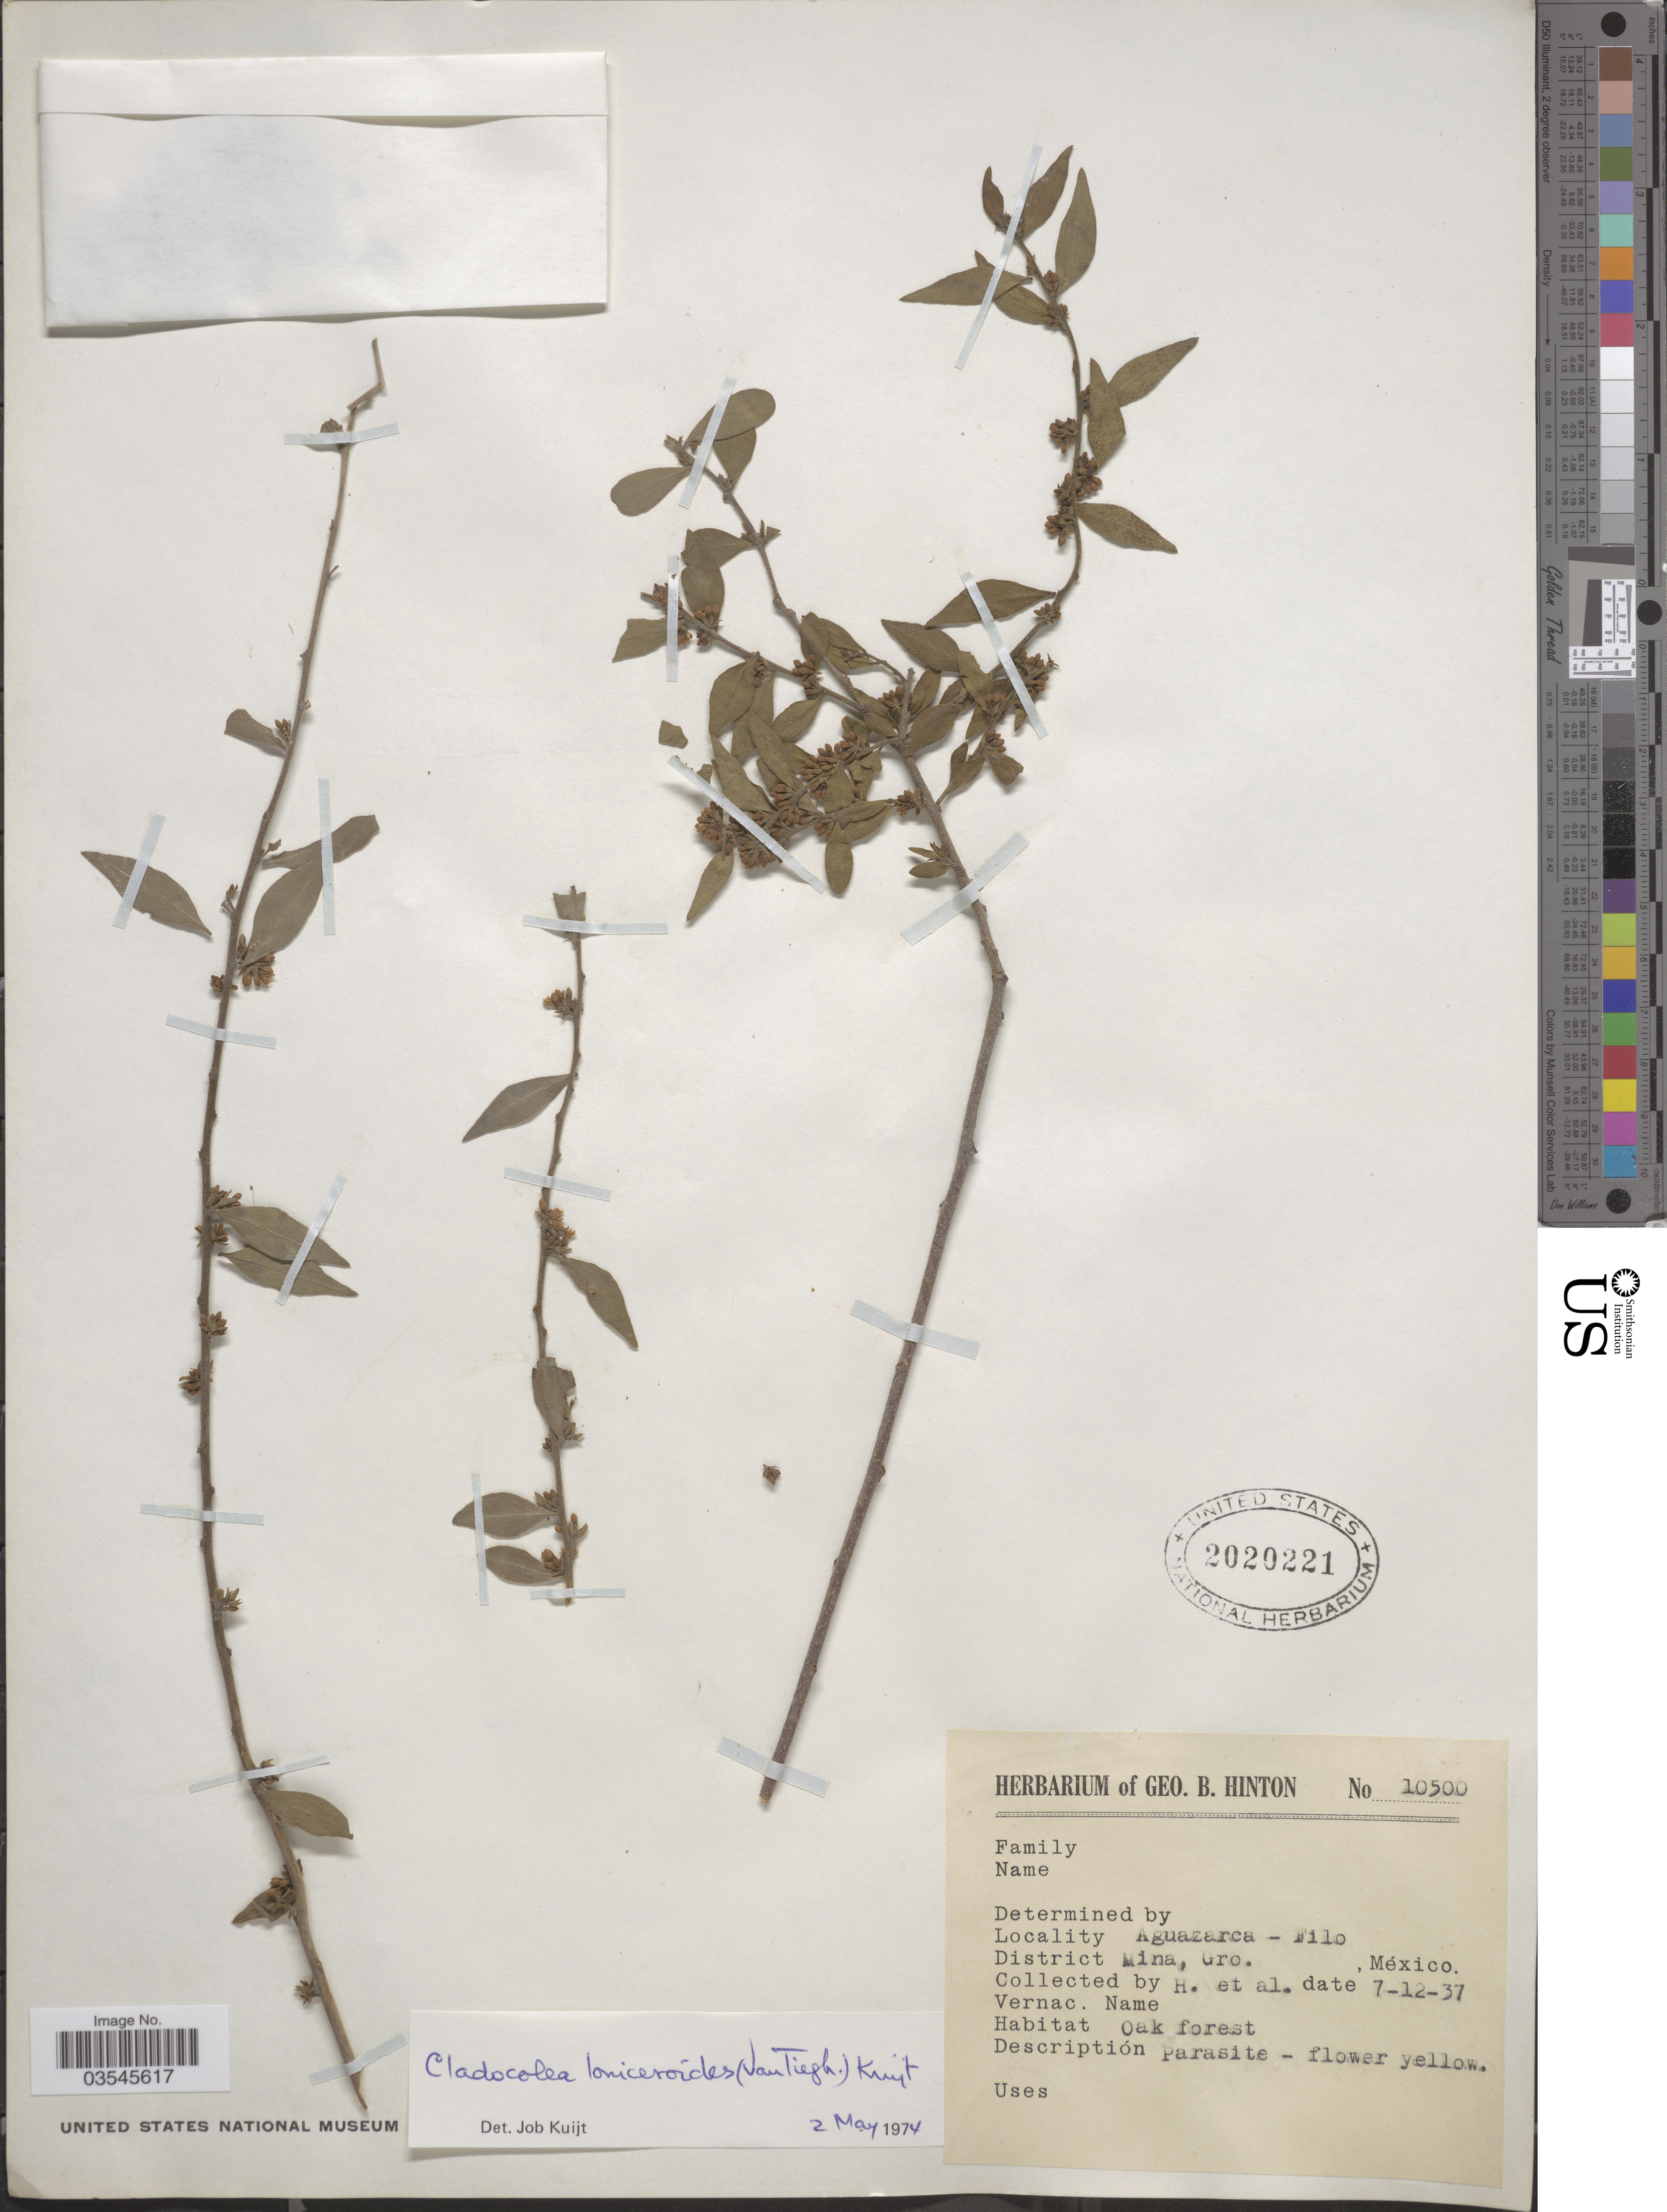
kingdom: Plantae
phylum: Tracheophyta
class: Magnoliopsida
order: Santalales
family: Loranthaceae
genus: Cladocolea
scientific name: Cladocolea loniceroides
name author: (Tiegh.) Kuijt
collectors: G. B. Hinton & et al.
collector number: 10500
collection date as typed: Transcribed d/m/y: 7/12/37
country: Mexico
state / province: Guerrero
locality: Aguazarca - Filo. District Mina.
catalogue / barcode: US 2020221